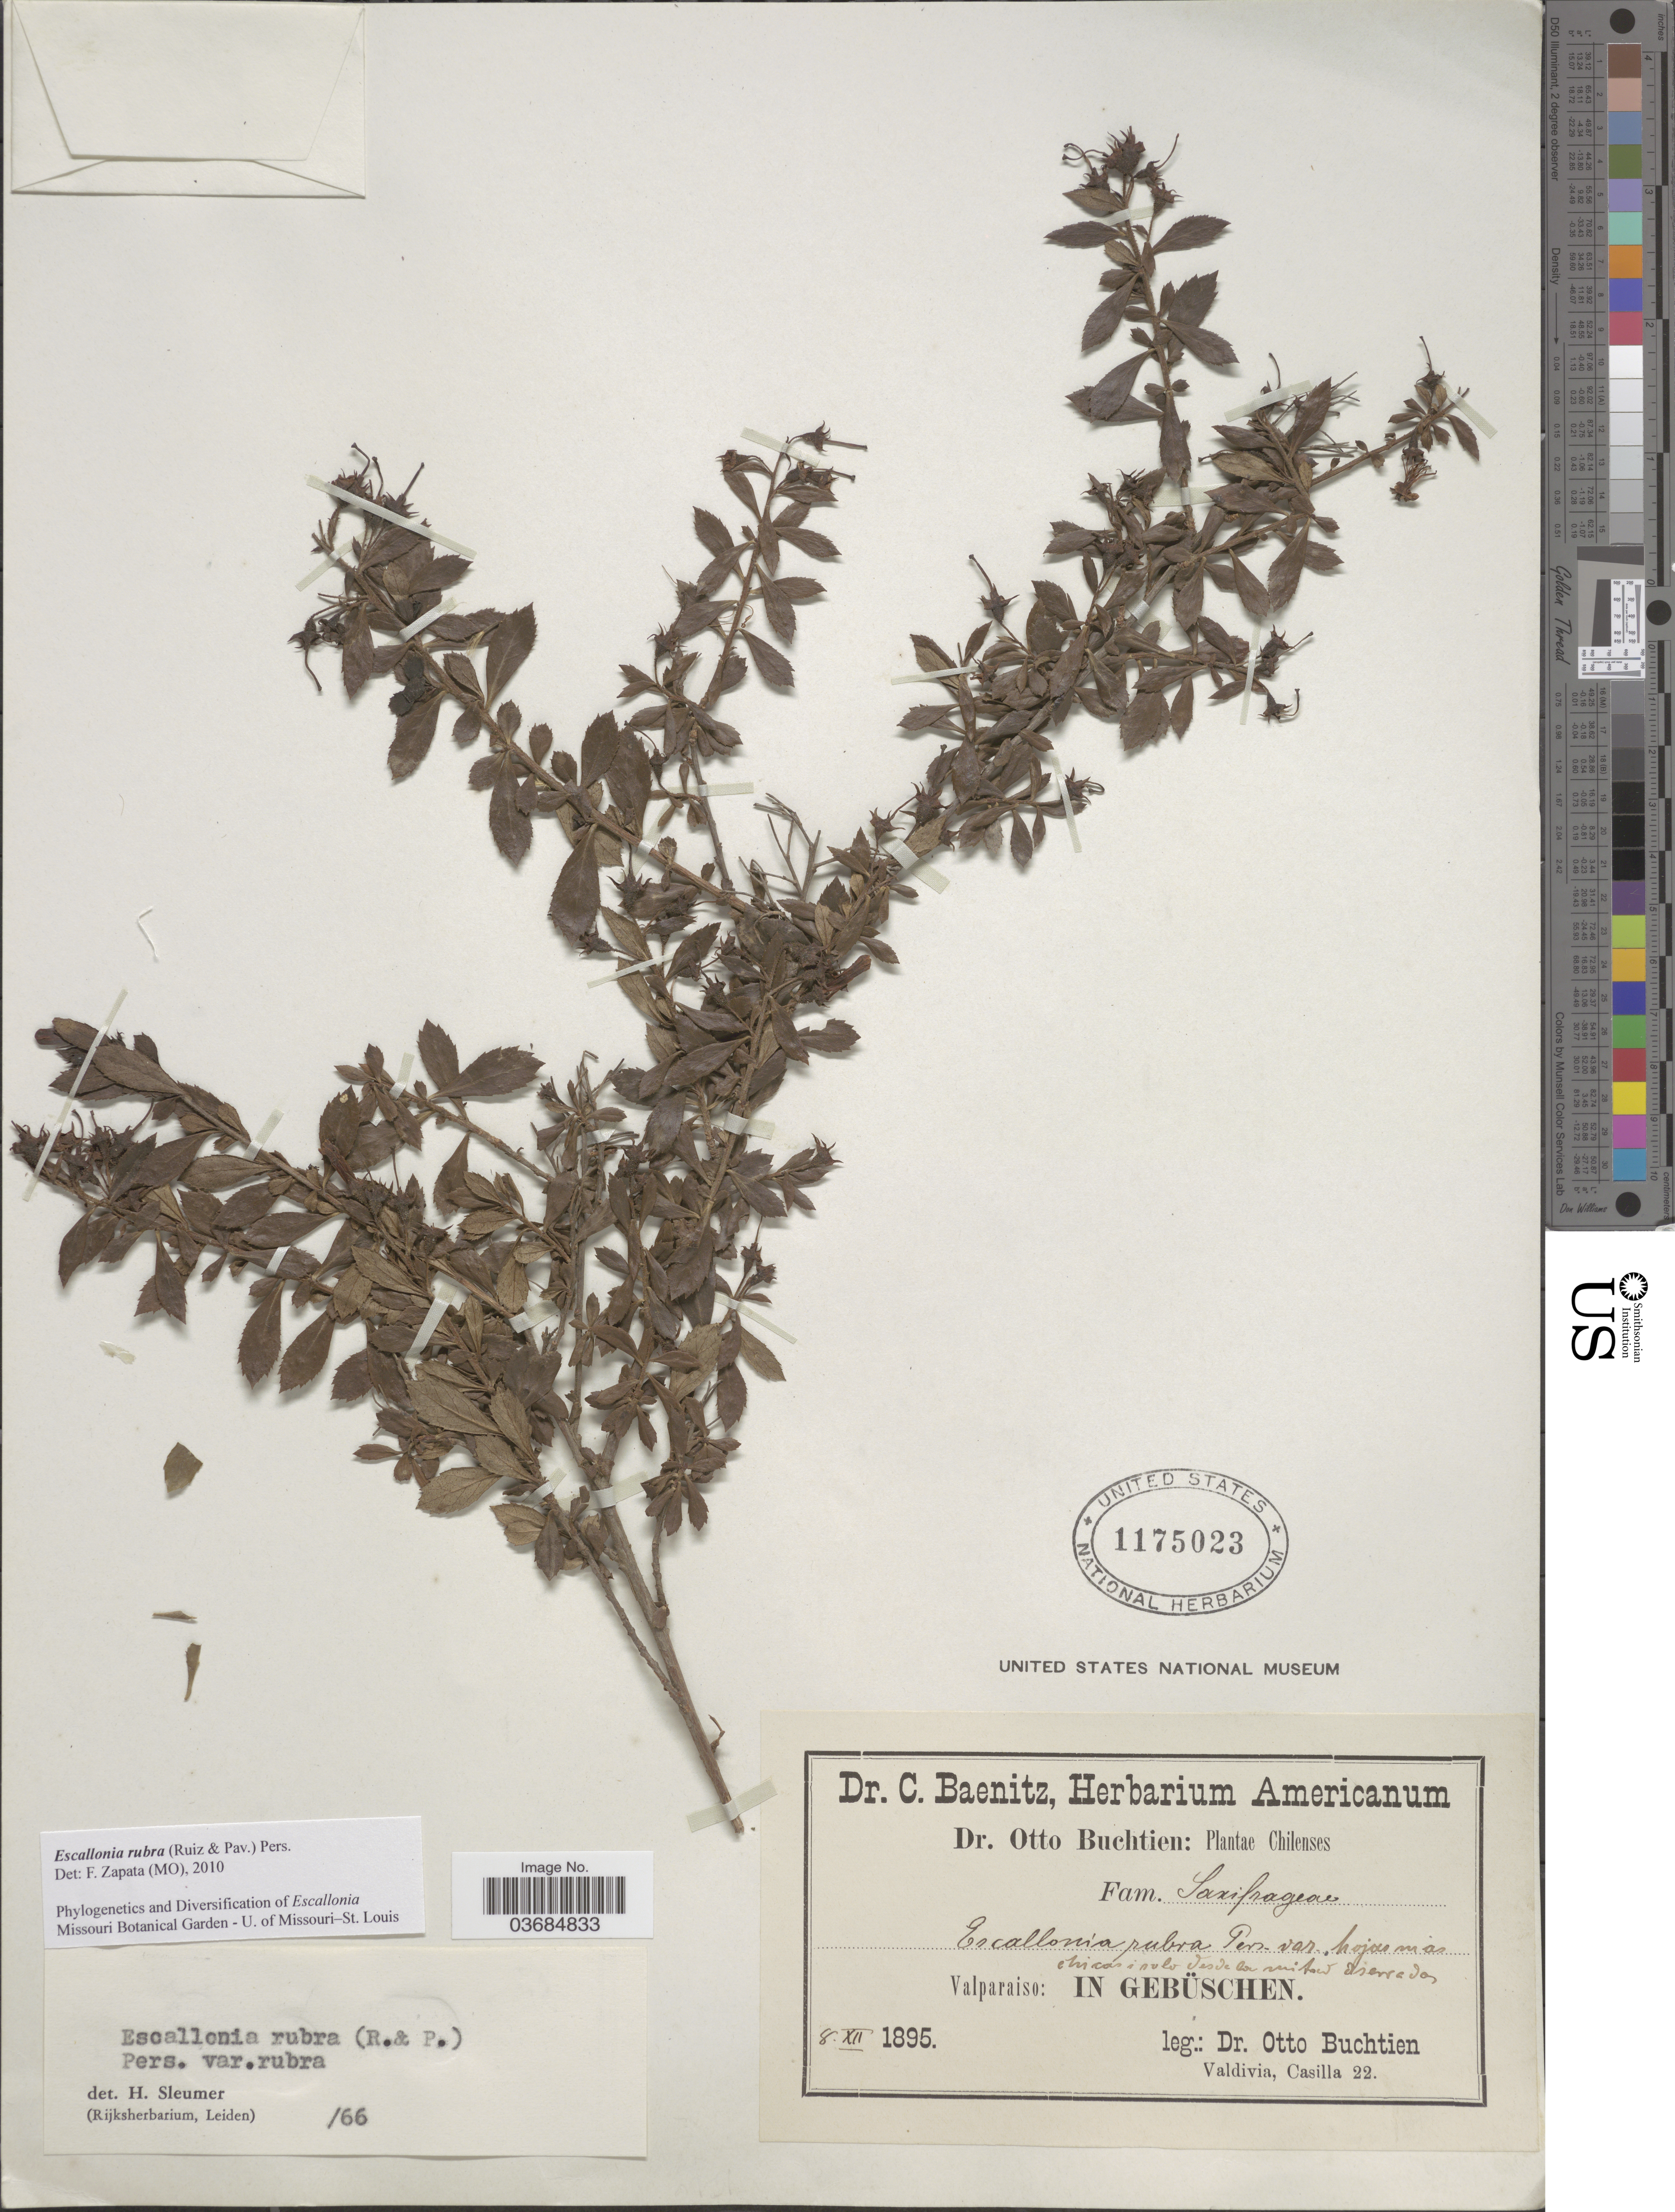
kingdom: Plantae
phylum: Tracheophyta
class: Magnoliopsida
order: Escalloniales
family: Escalloniaceae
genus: Escallonia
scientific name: Escallonia rubra var. rubra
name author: (Ruiz & Pav.) Pers.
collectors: O. Buchtien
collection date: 1895-12-08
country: Chile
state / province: Valparaíso (V)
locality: Valparaiso: In Gebüschen.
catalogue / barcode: US 1175023